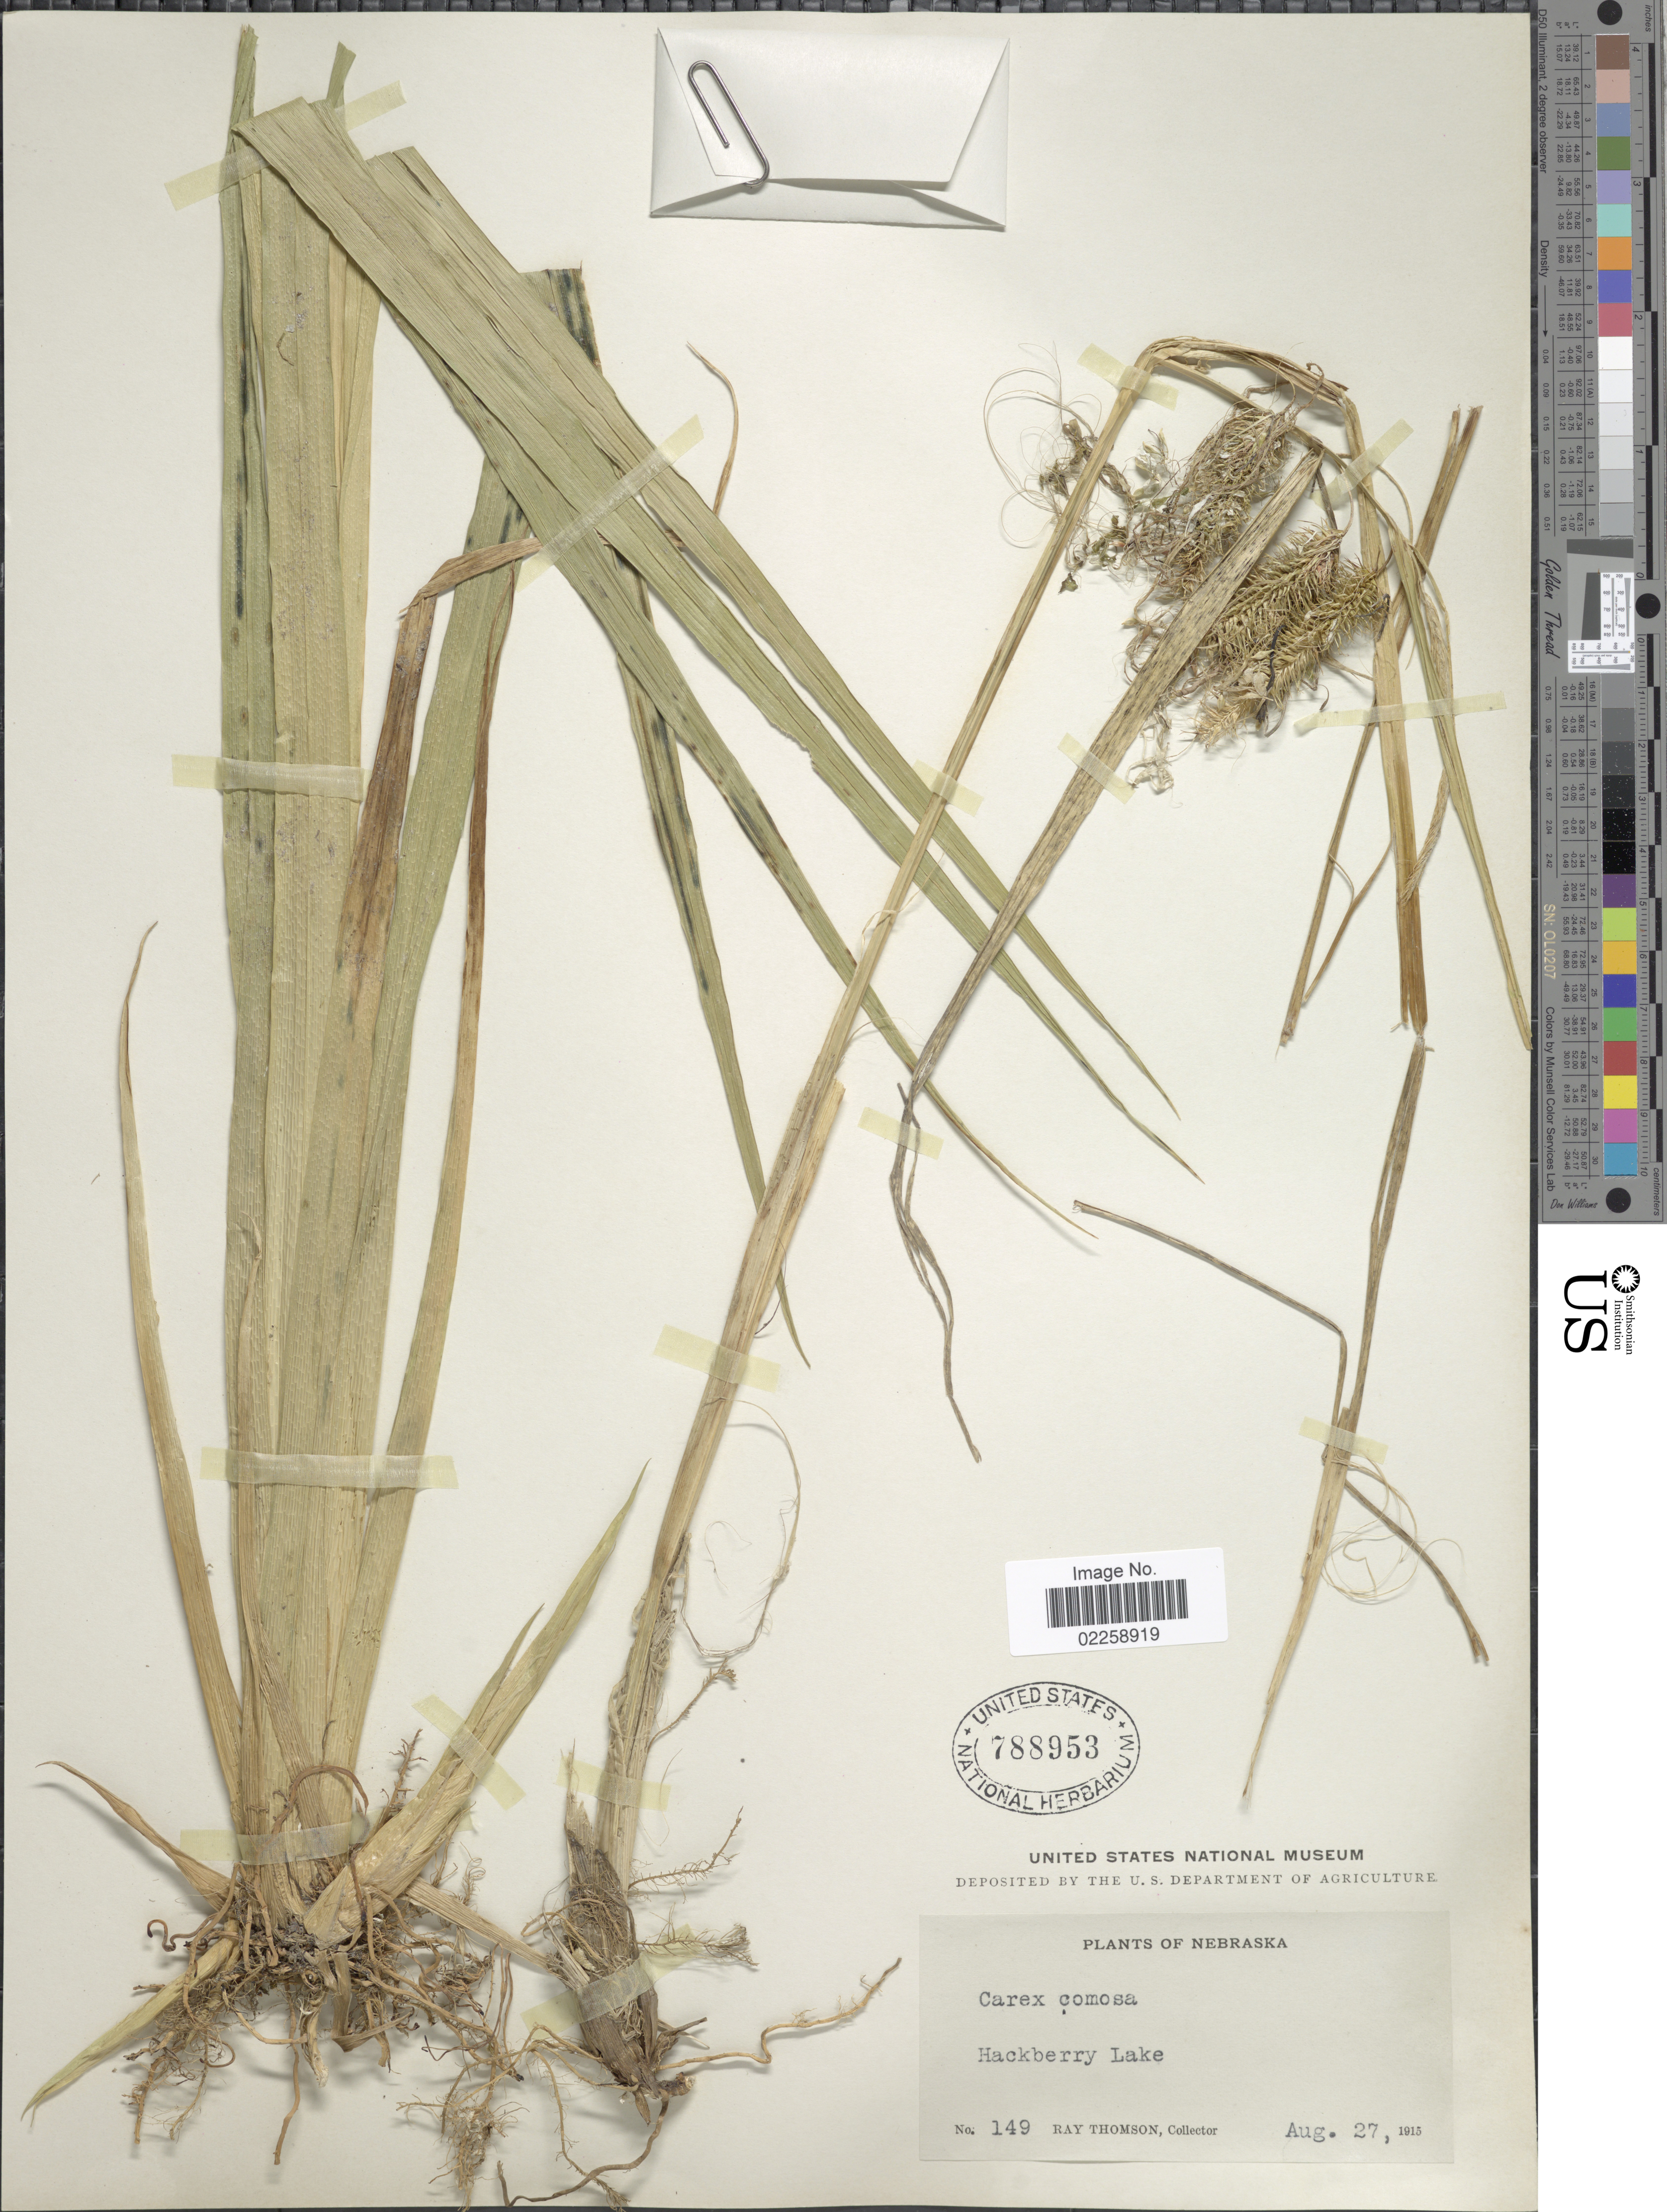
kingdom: Plantae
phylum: Tracheophyta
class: Liliopsida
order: Poales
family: Cyperaceae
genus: Carex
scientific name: Carex comosa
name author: Boott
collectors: R. Thomson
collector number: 149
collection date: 1915-08-27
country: United States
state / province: Nebraska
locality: Hackberry Lake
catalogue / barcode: US 788953